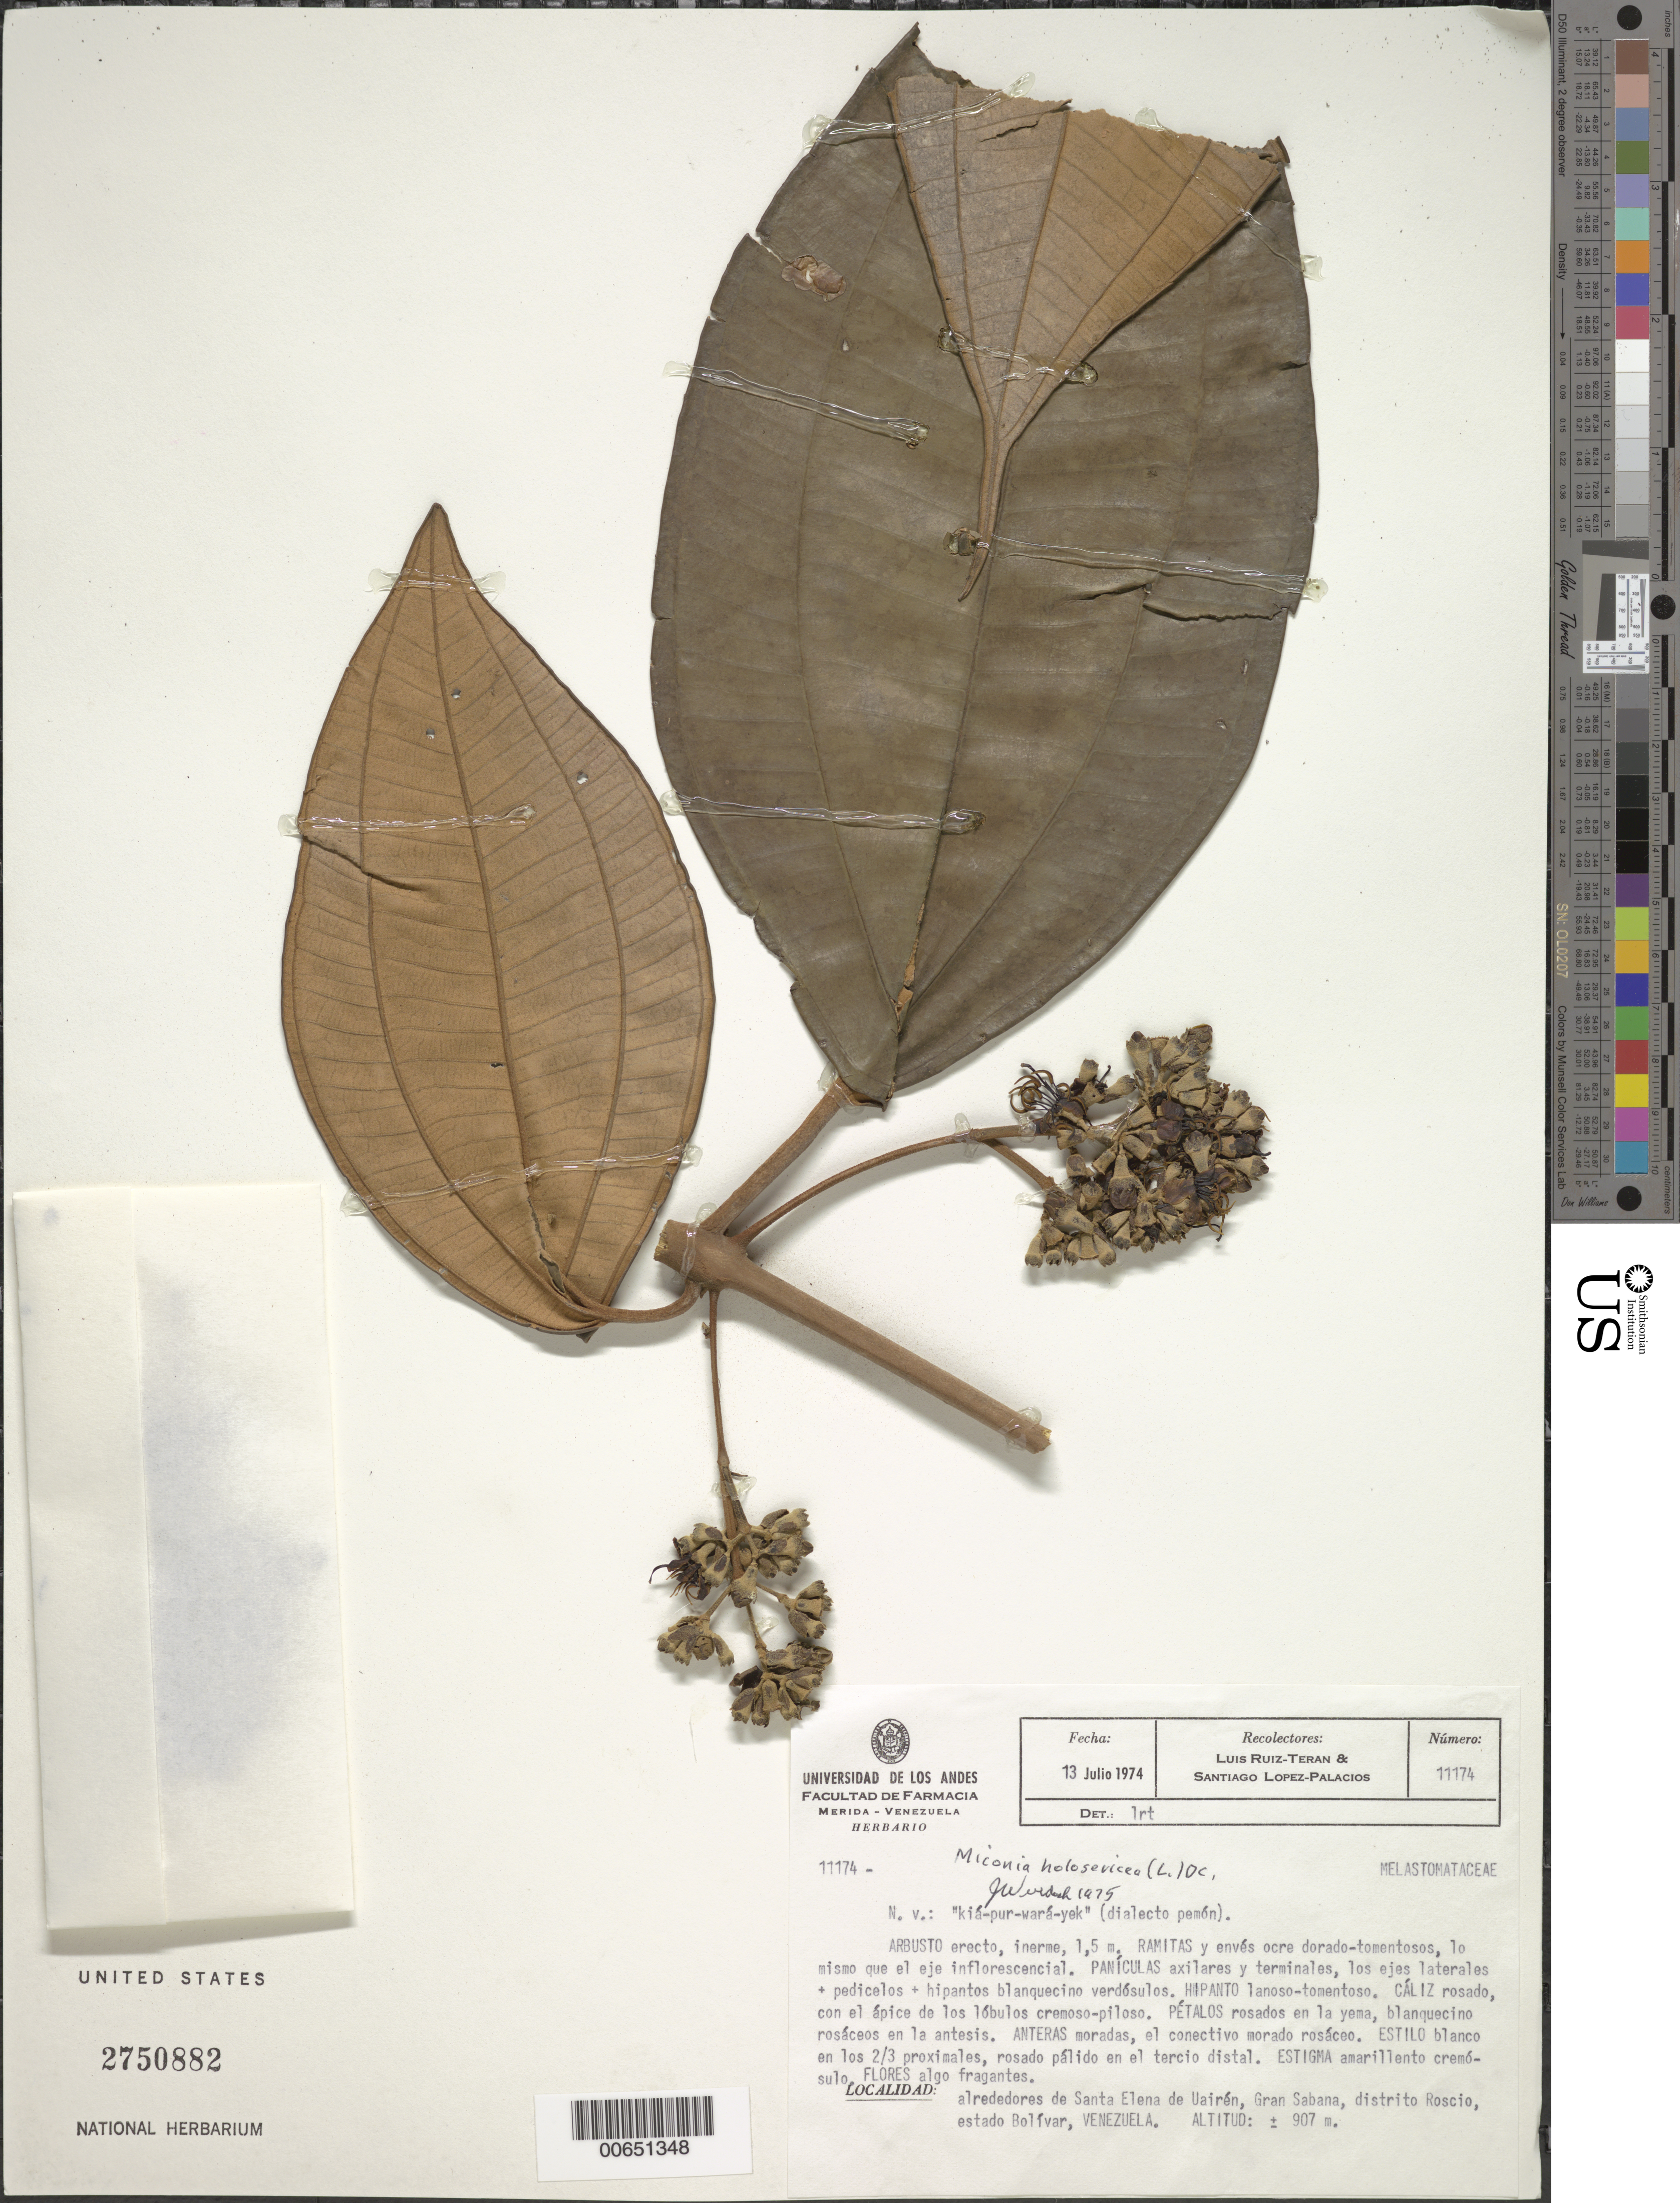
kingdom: Plantae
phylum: Tracheophyta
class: Magnoliopsida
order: Myrtales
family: Melastomataceae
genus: Miconia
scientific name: Miconia holosericea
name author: (L.) DC.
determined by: Wurdack, John J., (US), US (UNITED STATES)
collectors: L. E. Ruíz-Terán & S. López-Palacios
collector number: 11174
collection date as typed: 13-Jul-74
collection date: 1974-07-13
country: Venezuela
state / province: Bolívar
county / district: Roscio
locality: Santa Elena de Uairen, Gran Sabana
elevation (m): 907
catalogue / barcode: US 2750882